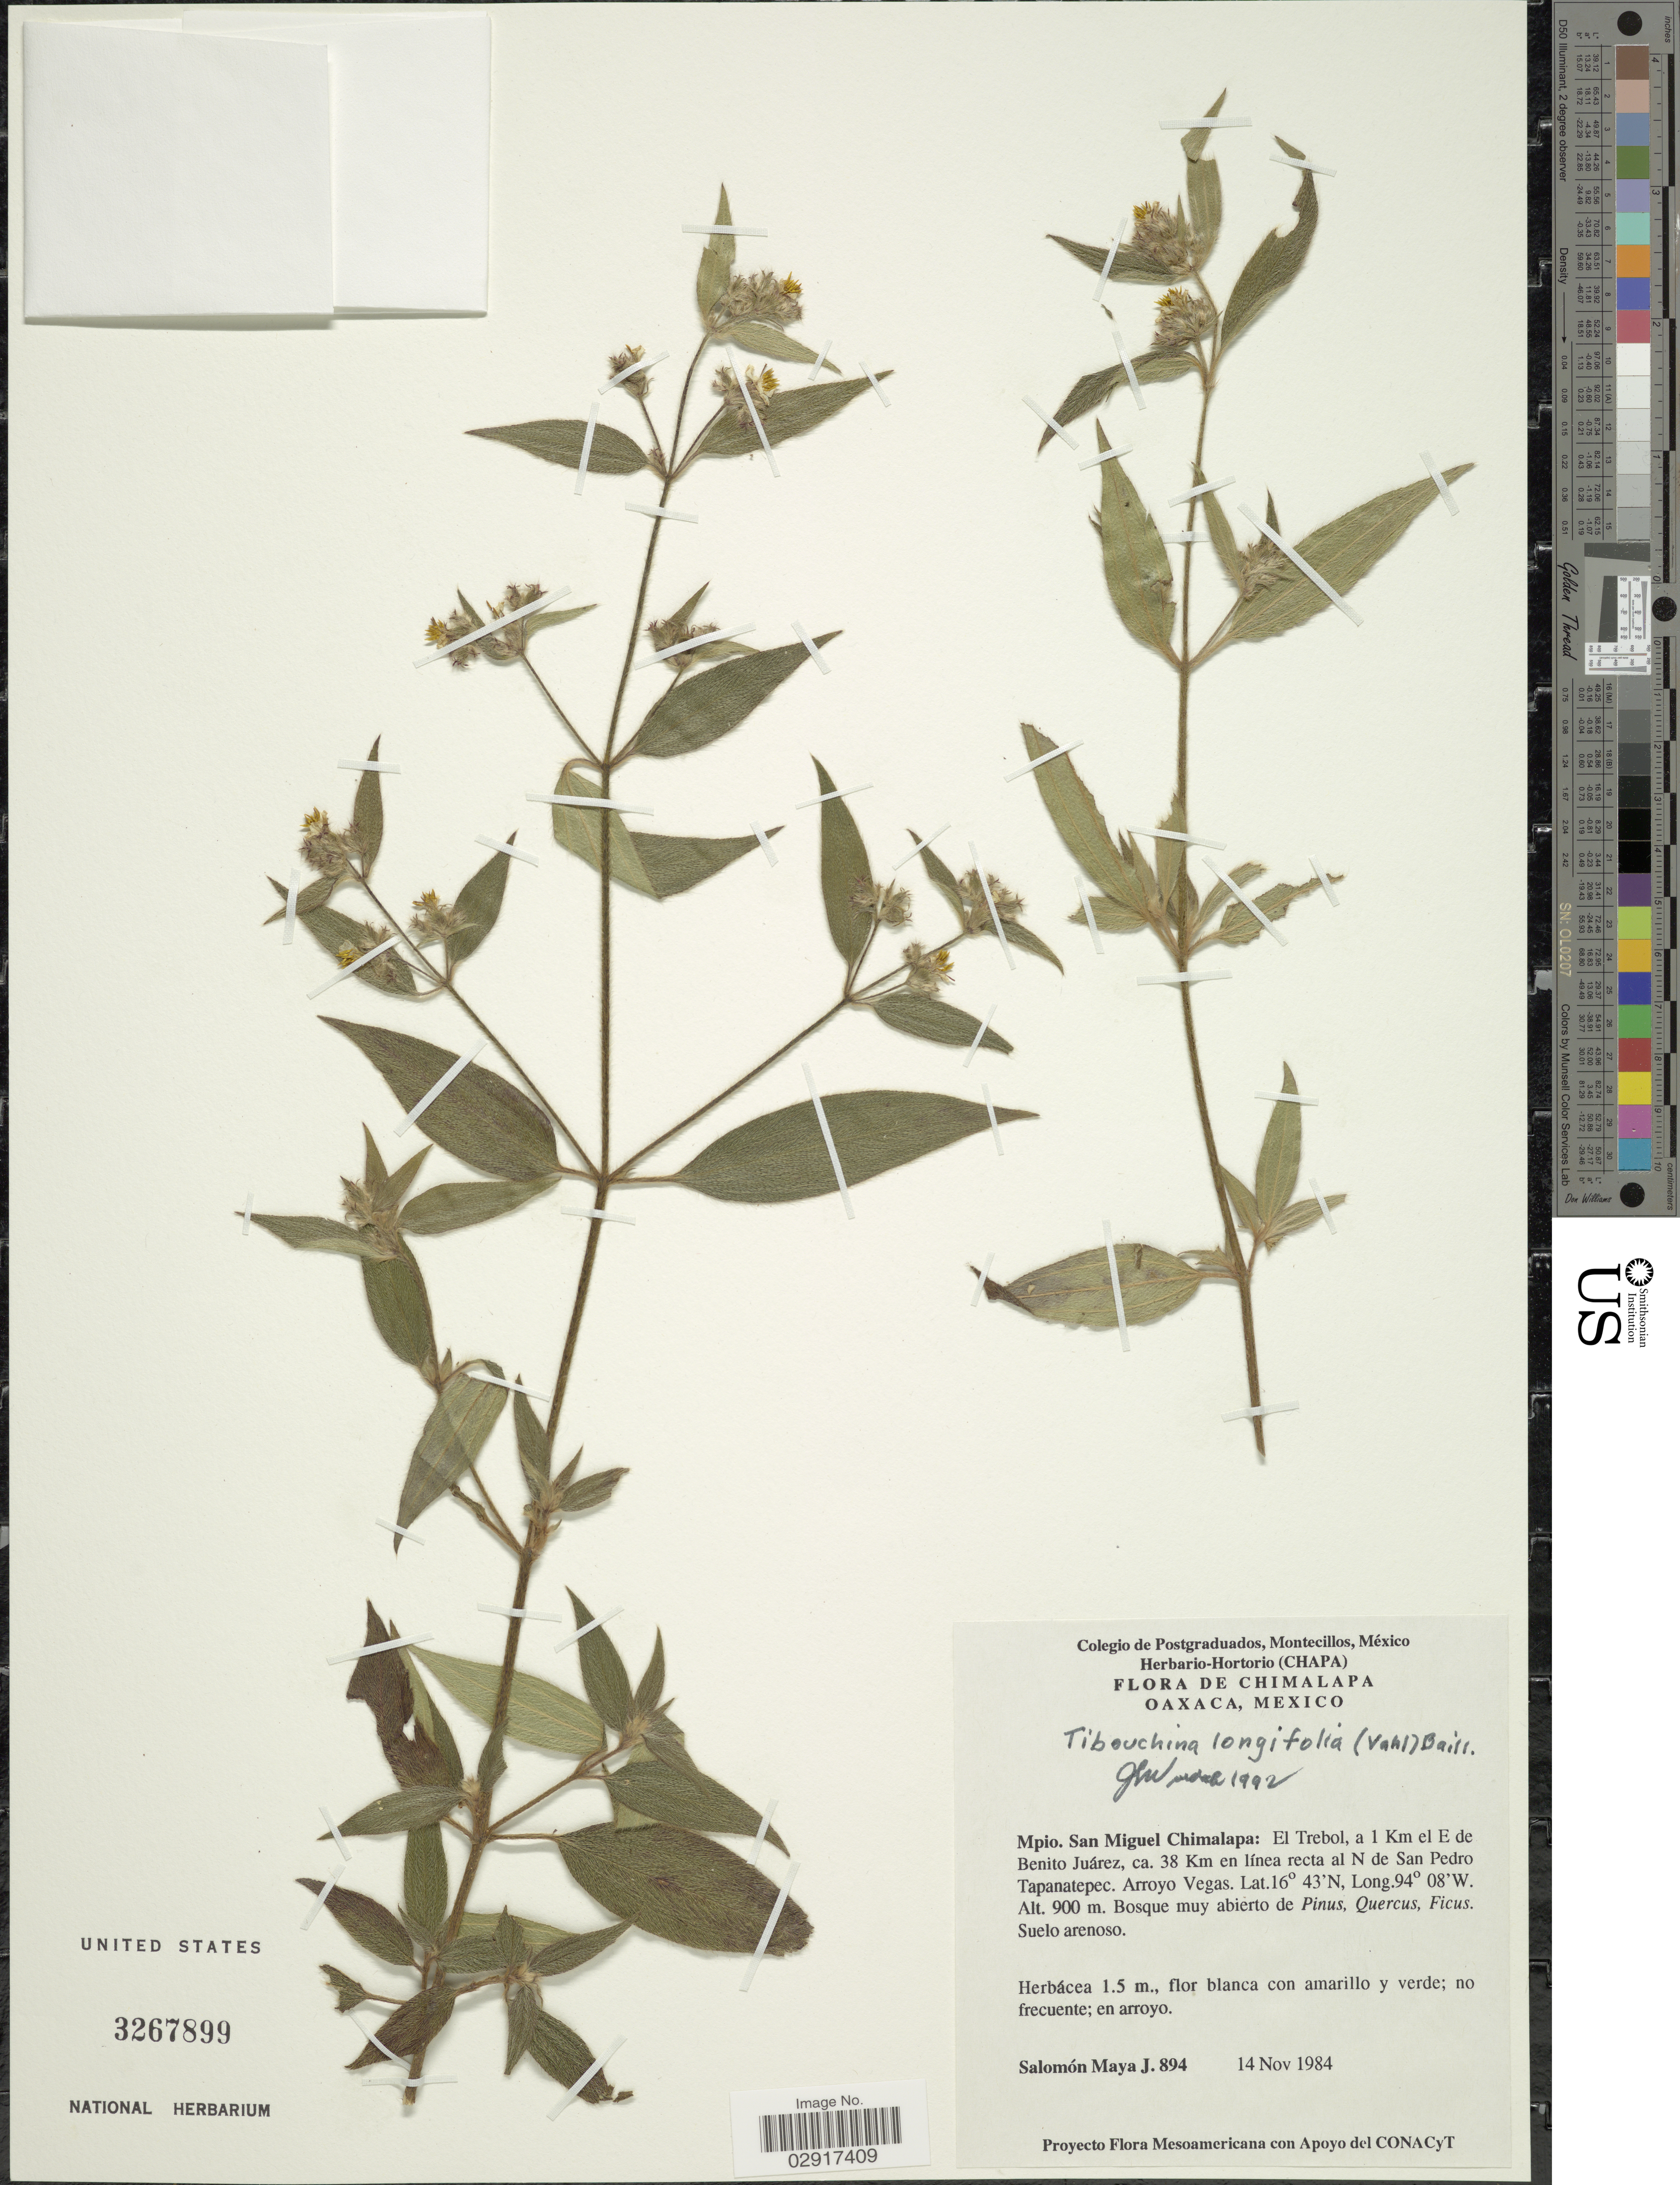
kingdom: Plantae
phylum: Tracheophyta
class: Magnoliopsida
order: Myrtales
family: Melastomataceae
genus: Chaetogastra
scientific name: Chaetogastra longifolia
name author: (Vahl) DC.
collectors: S. Maya J.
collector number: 894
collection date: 1984-11-14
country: Mexico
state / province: Oaxaca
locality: Chimalapa Oaxaca. Mpio. San Miguel Chimalapa: El Trebol, a 1 Km el E de Benito Juárez, ca. 38 Km en línea recta al N de San Pedro Tapanatepec. Arroyo Vegas.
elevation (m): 900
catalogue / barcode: US 3267899